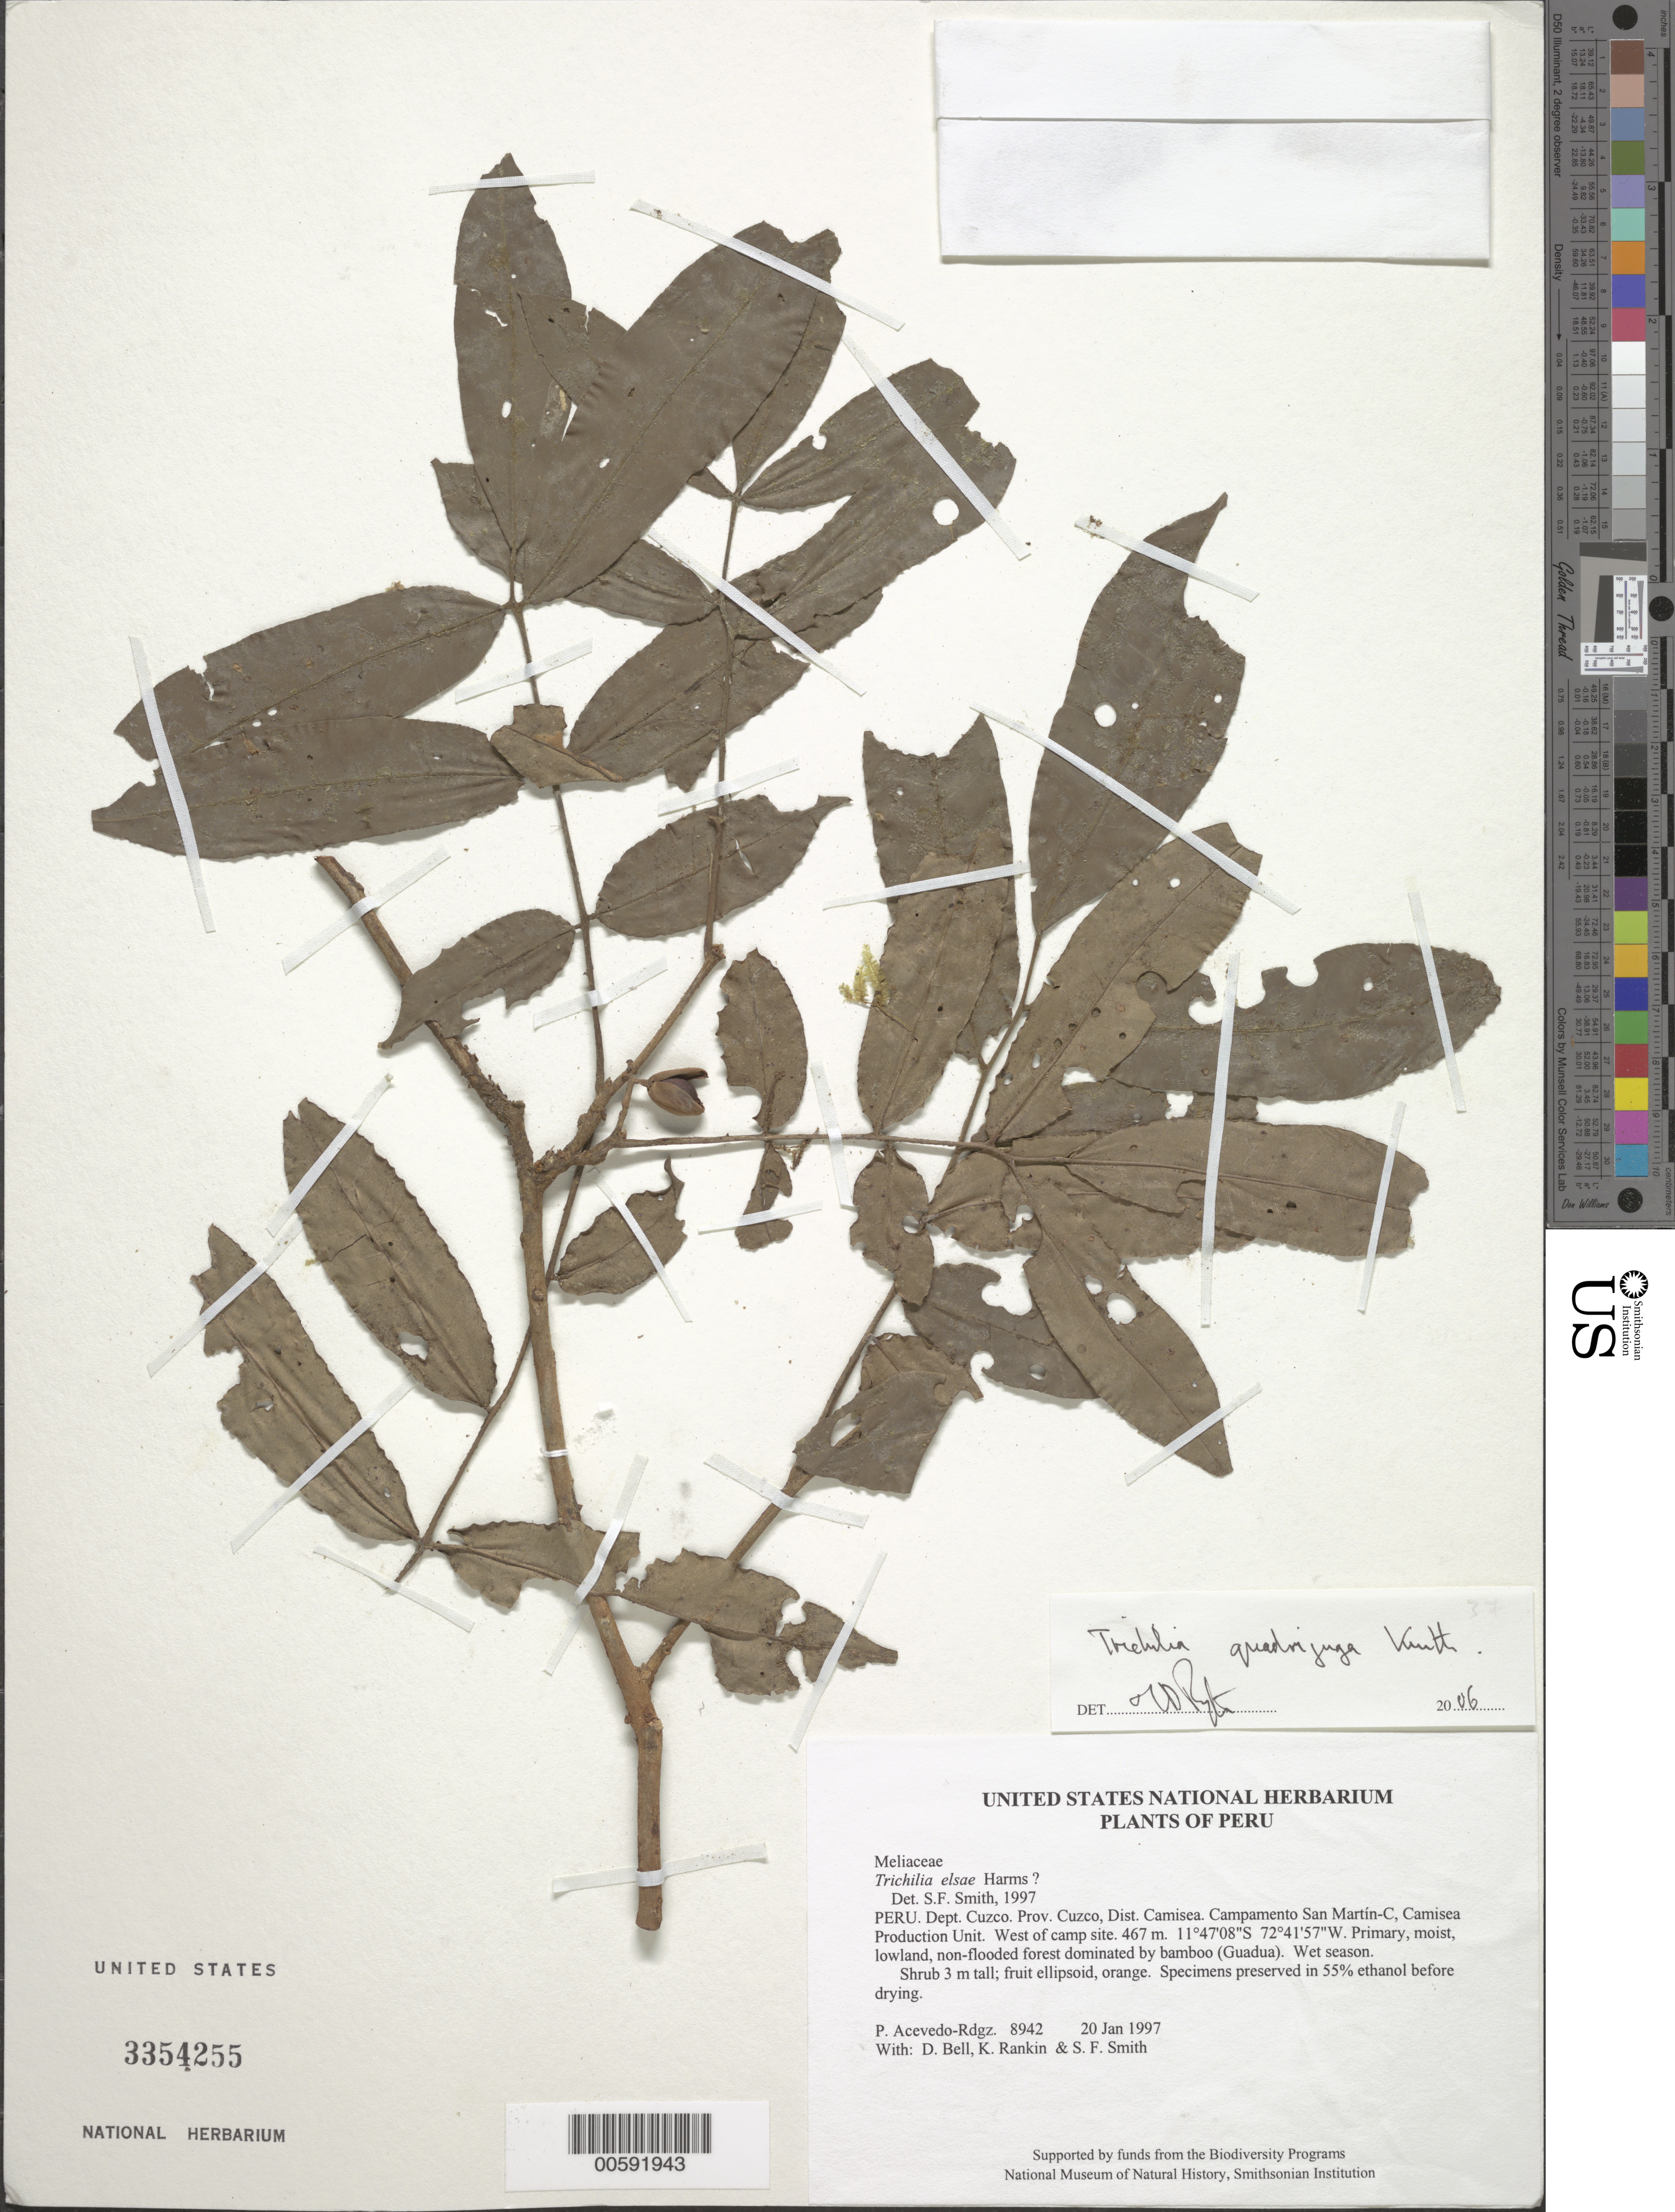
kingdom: Plantae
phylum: Tracheophyta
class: Magnoliopsida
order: Sapindales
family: Meliaceae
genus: Trichilia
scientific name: Trichilia quadrijuga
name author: Kunth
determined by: Pennington, T. D., (K)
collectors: P. Acevedo-Rodr., D. A. Bell, K. B. Rankin & S.F. Smith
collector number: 8942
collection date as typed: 20 Jan 1997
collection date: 1997-01-20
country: Peru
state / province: Cusco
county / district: Cusco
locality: Districto Camisea, Campamento San Martín-C, Camisea Production Unit. West of camp site.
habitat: Primary, moist, lowland, non-flooded forest dominated by bamboo (Guadua). Wet season.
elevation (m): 467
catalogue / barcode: US 3354255